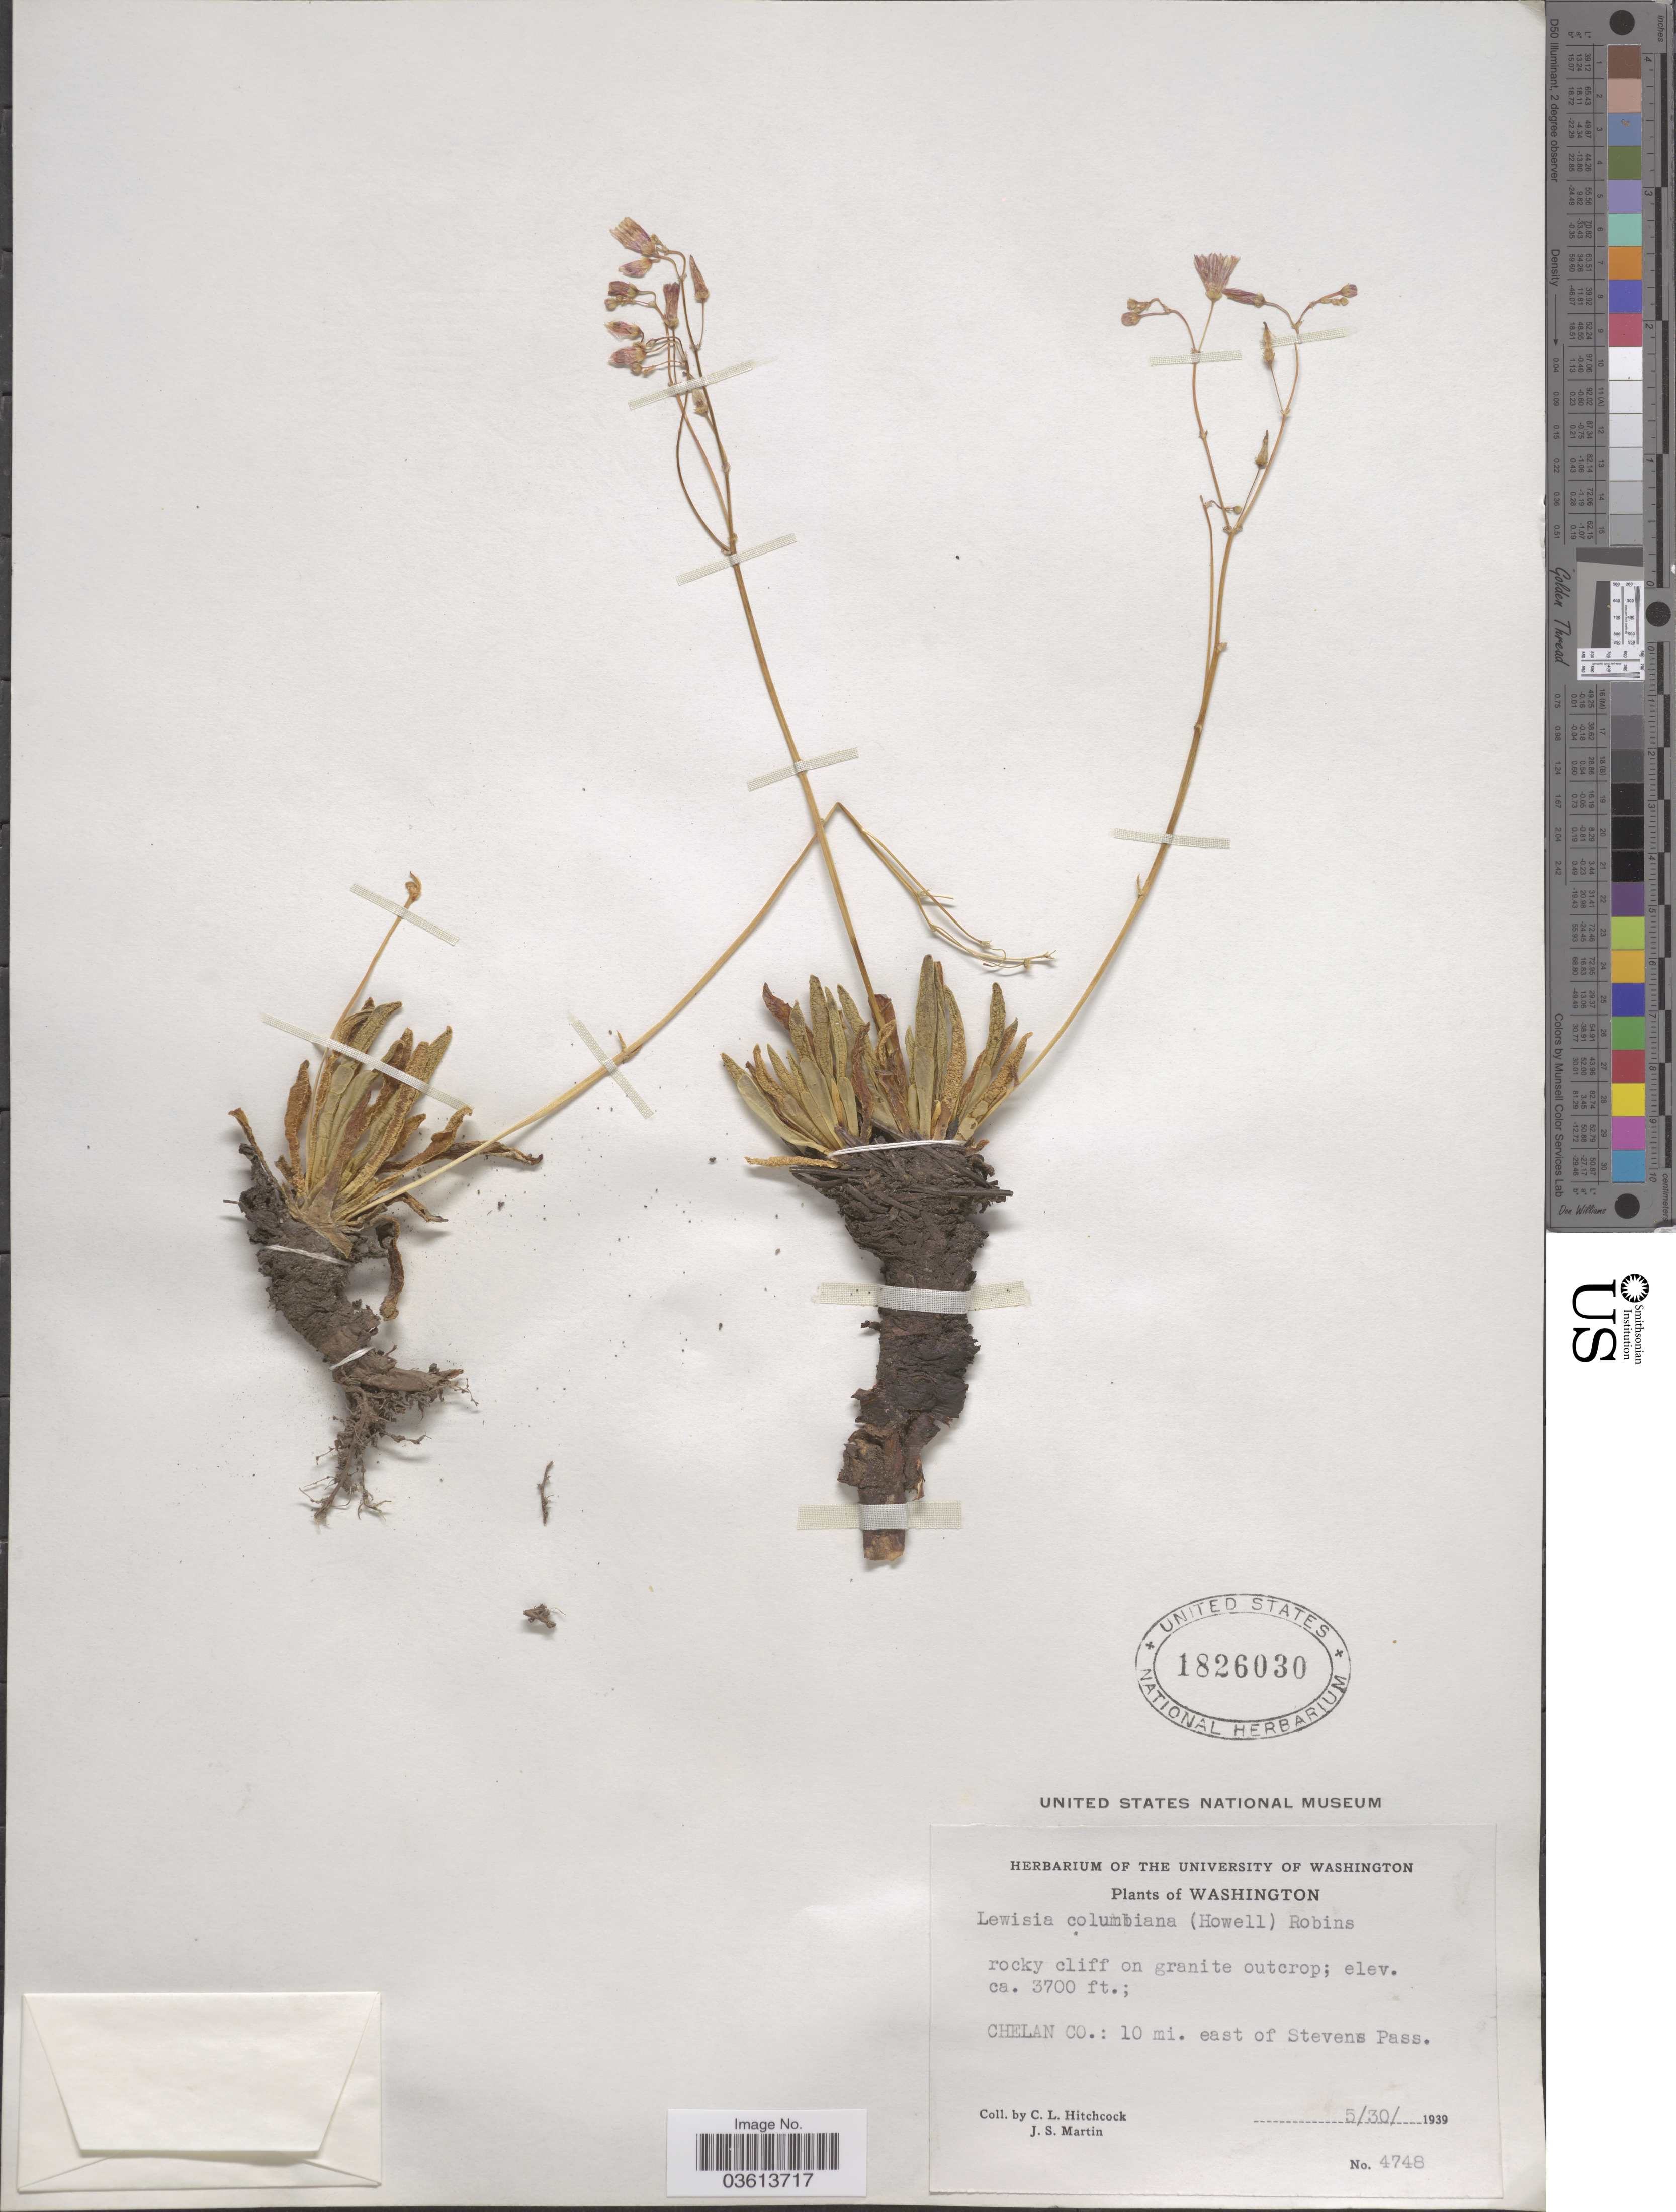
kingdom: Plantae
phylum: Tracheophyta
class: Magnoliopsida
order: Caryophyllales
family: Montiaceae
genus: Lewisia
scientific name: Lewisia columbiana var. columbiana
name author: (Howell ex A. Gray) B.L. Rob.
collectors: C. L. Hitchcock & J. S. Martin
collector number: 4748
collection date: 1939-05-30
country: United States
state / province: Washington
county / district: Chelan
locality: Chelan Co.: 10 mi. east of Stevens Pass.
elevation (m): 1128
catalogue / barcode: US 1826030